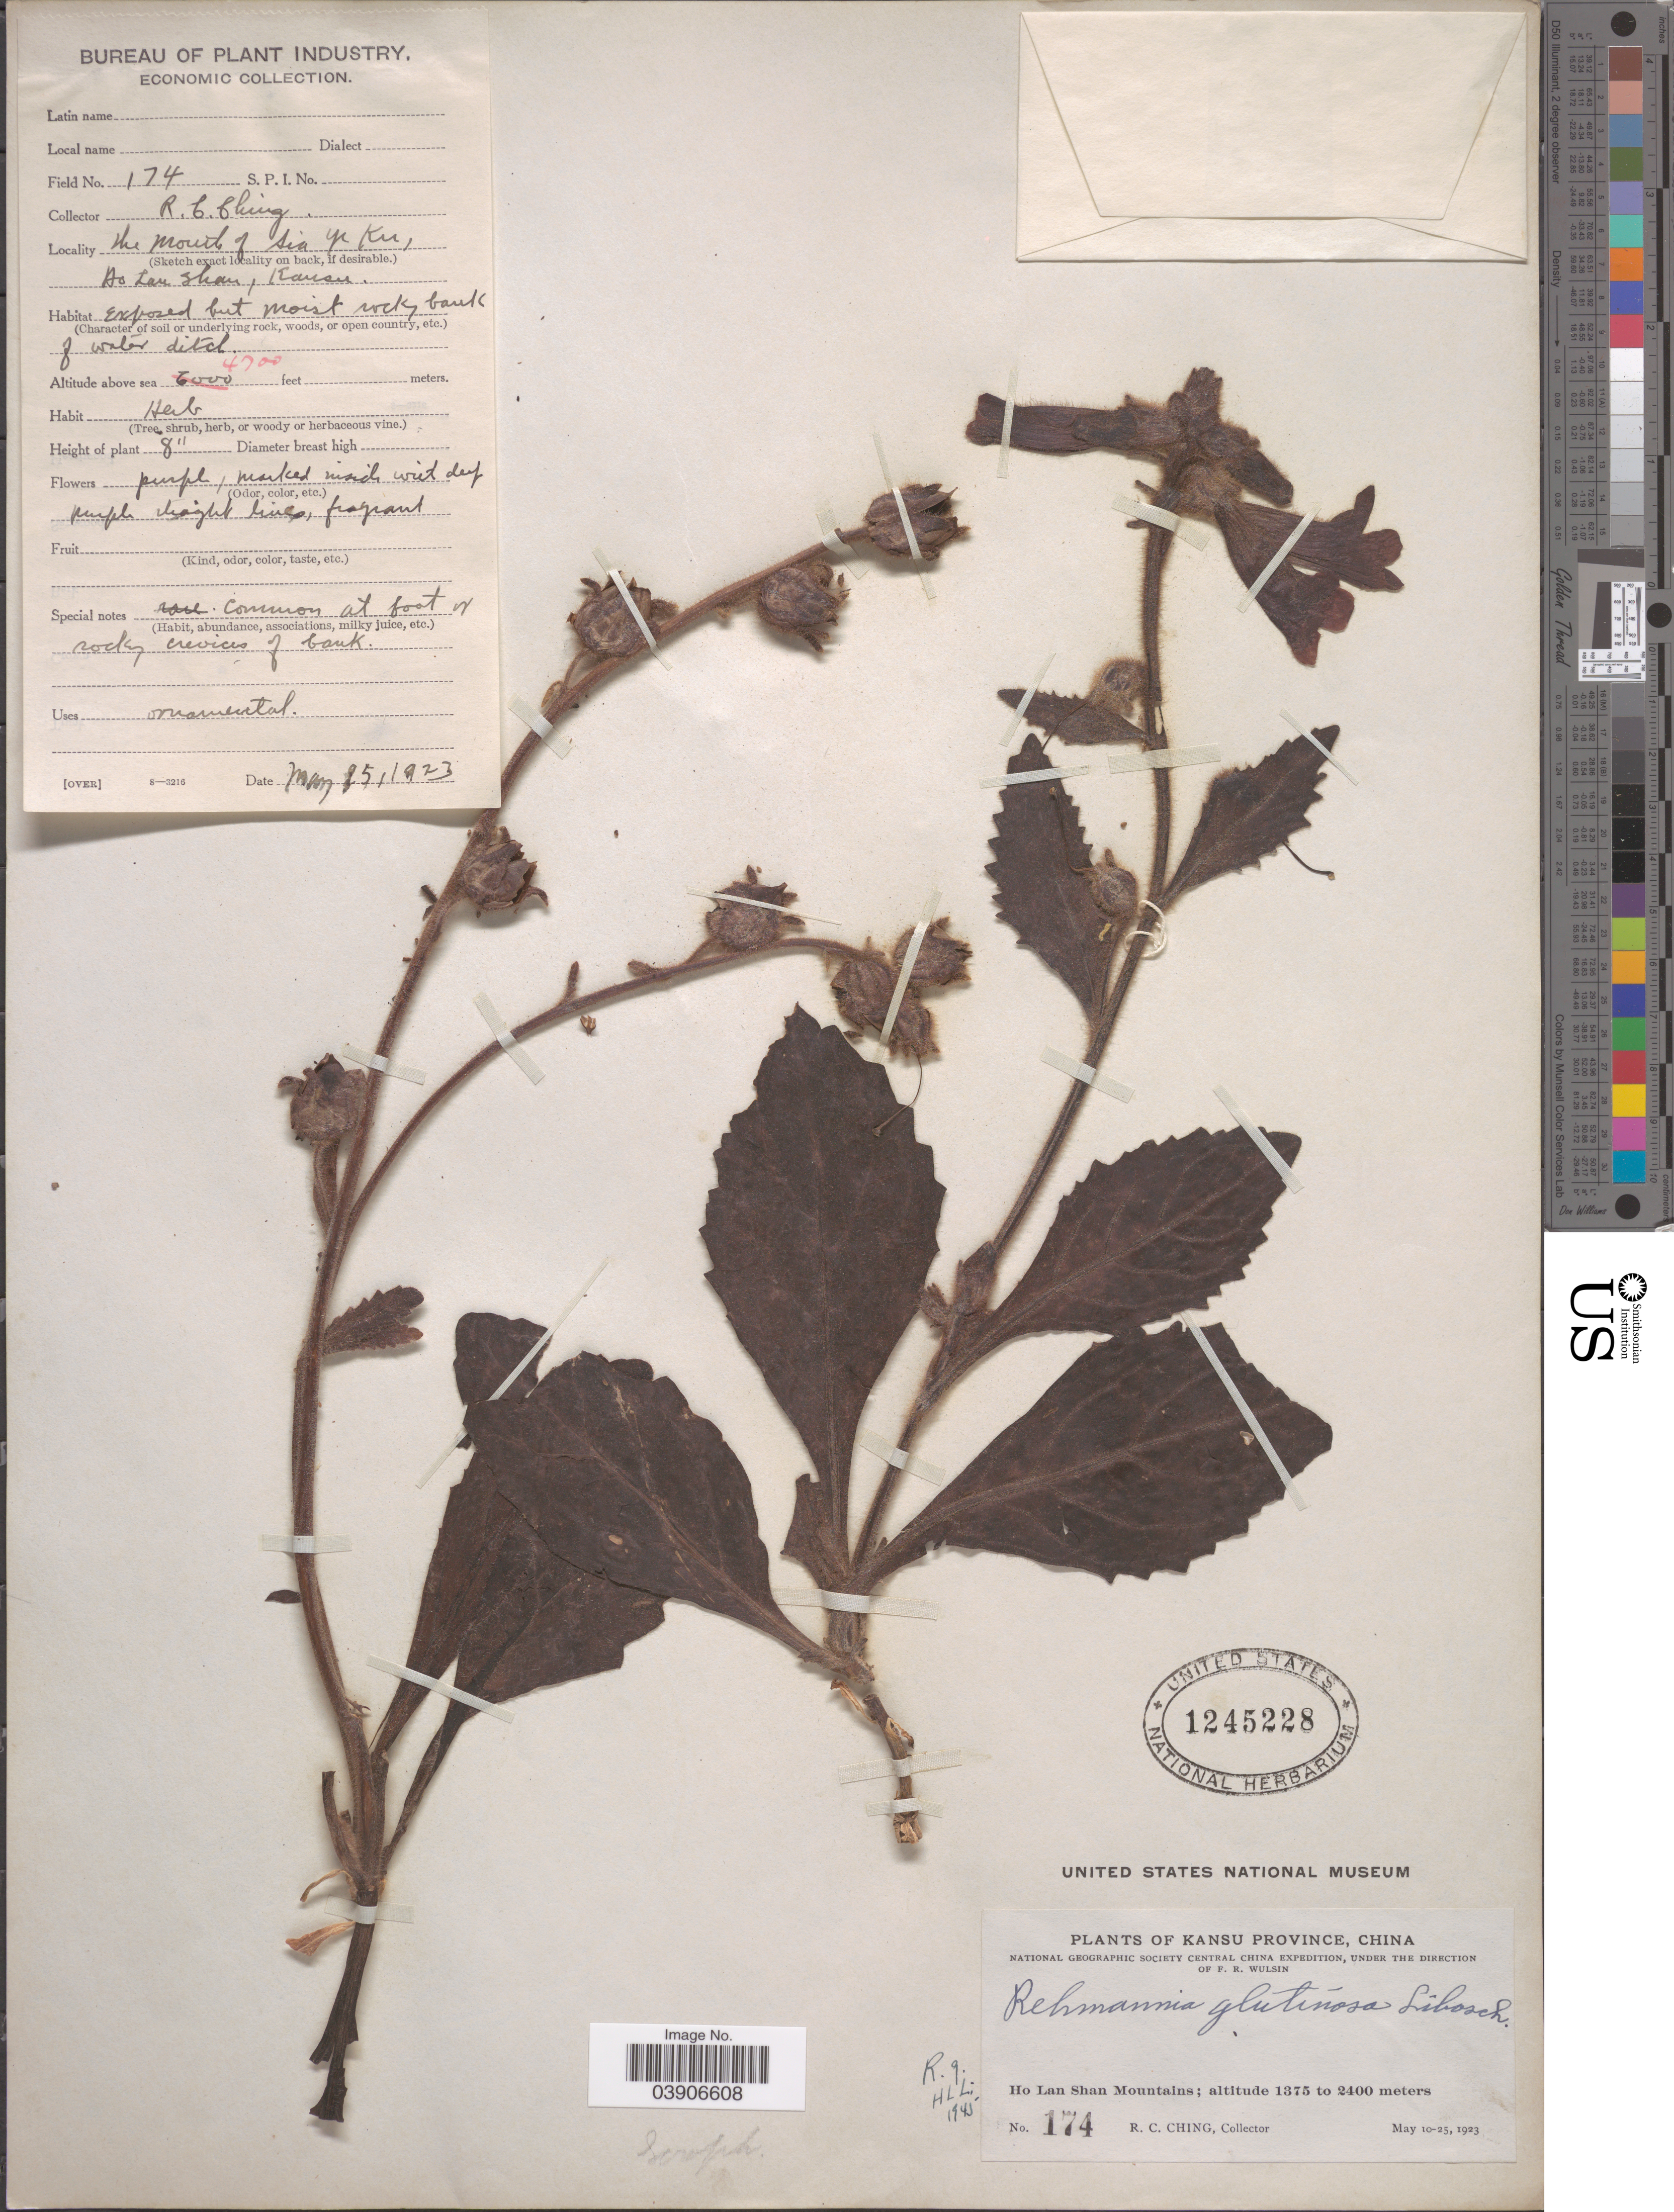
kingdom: Plantae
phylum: Tracheophyta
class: Magnoliopsida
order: Lamiales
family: Rehmanniaceae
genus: Rehmannia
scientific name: Rehmannia glutinosa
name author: (Gaertn.) DC.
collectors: R. C. Ching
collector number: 174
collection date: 1923-05-25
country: China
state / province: Gansu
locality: The Mouth of sia Ye Ku. Kansu Province. Ho Lan Shan Mountains.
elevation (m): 1433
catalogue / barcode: US 1245228